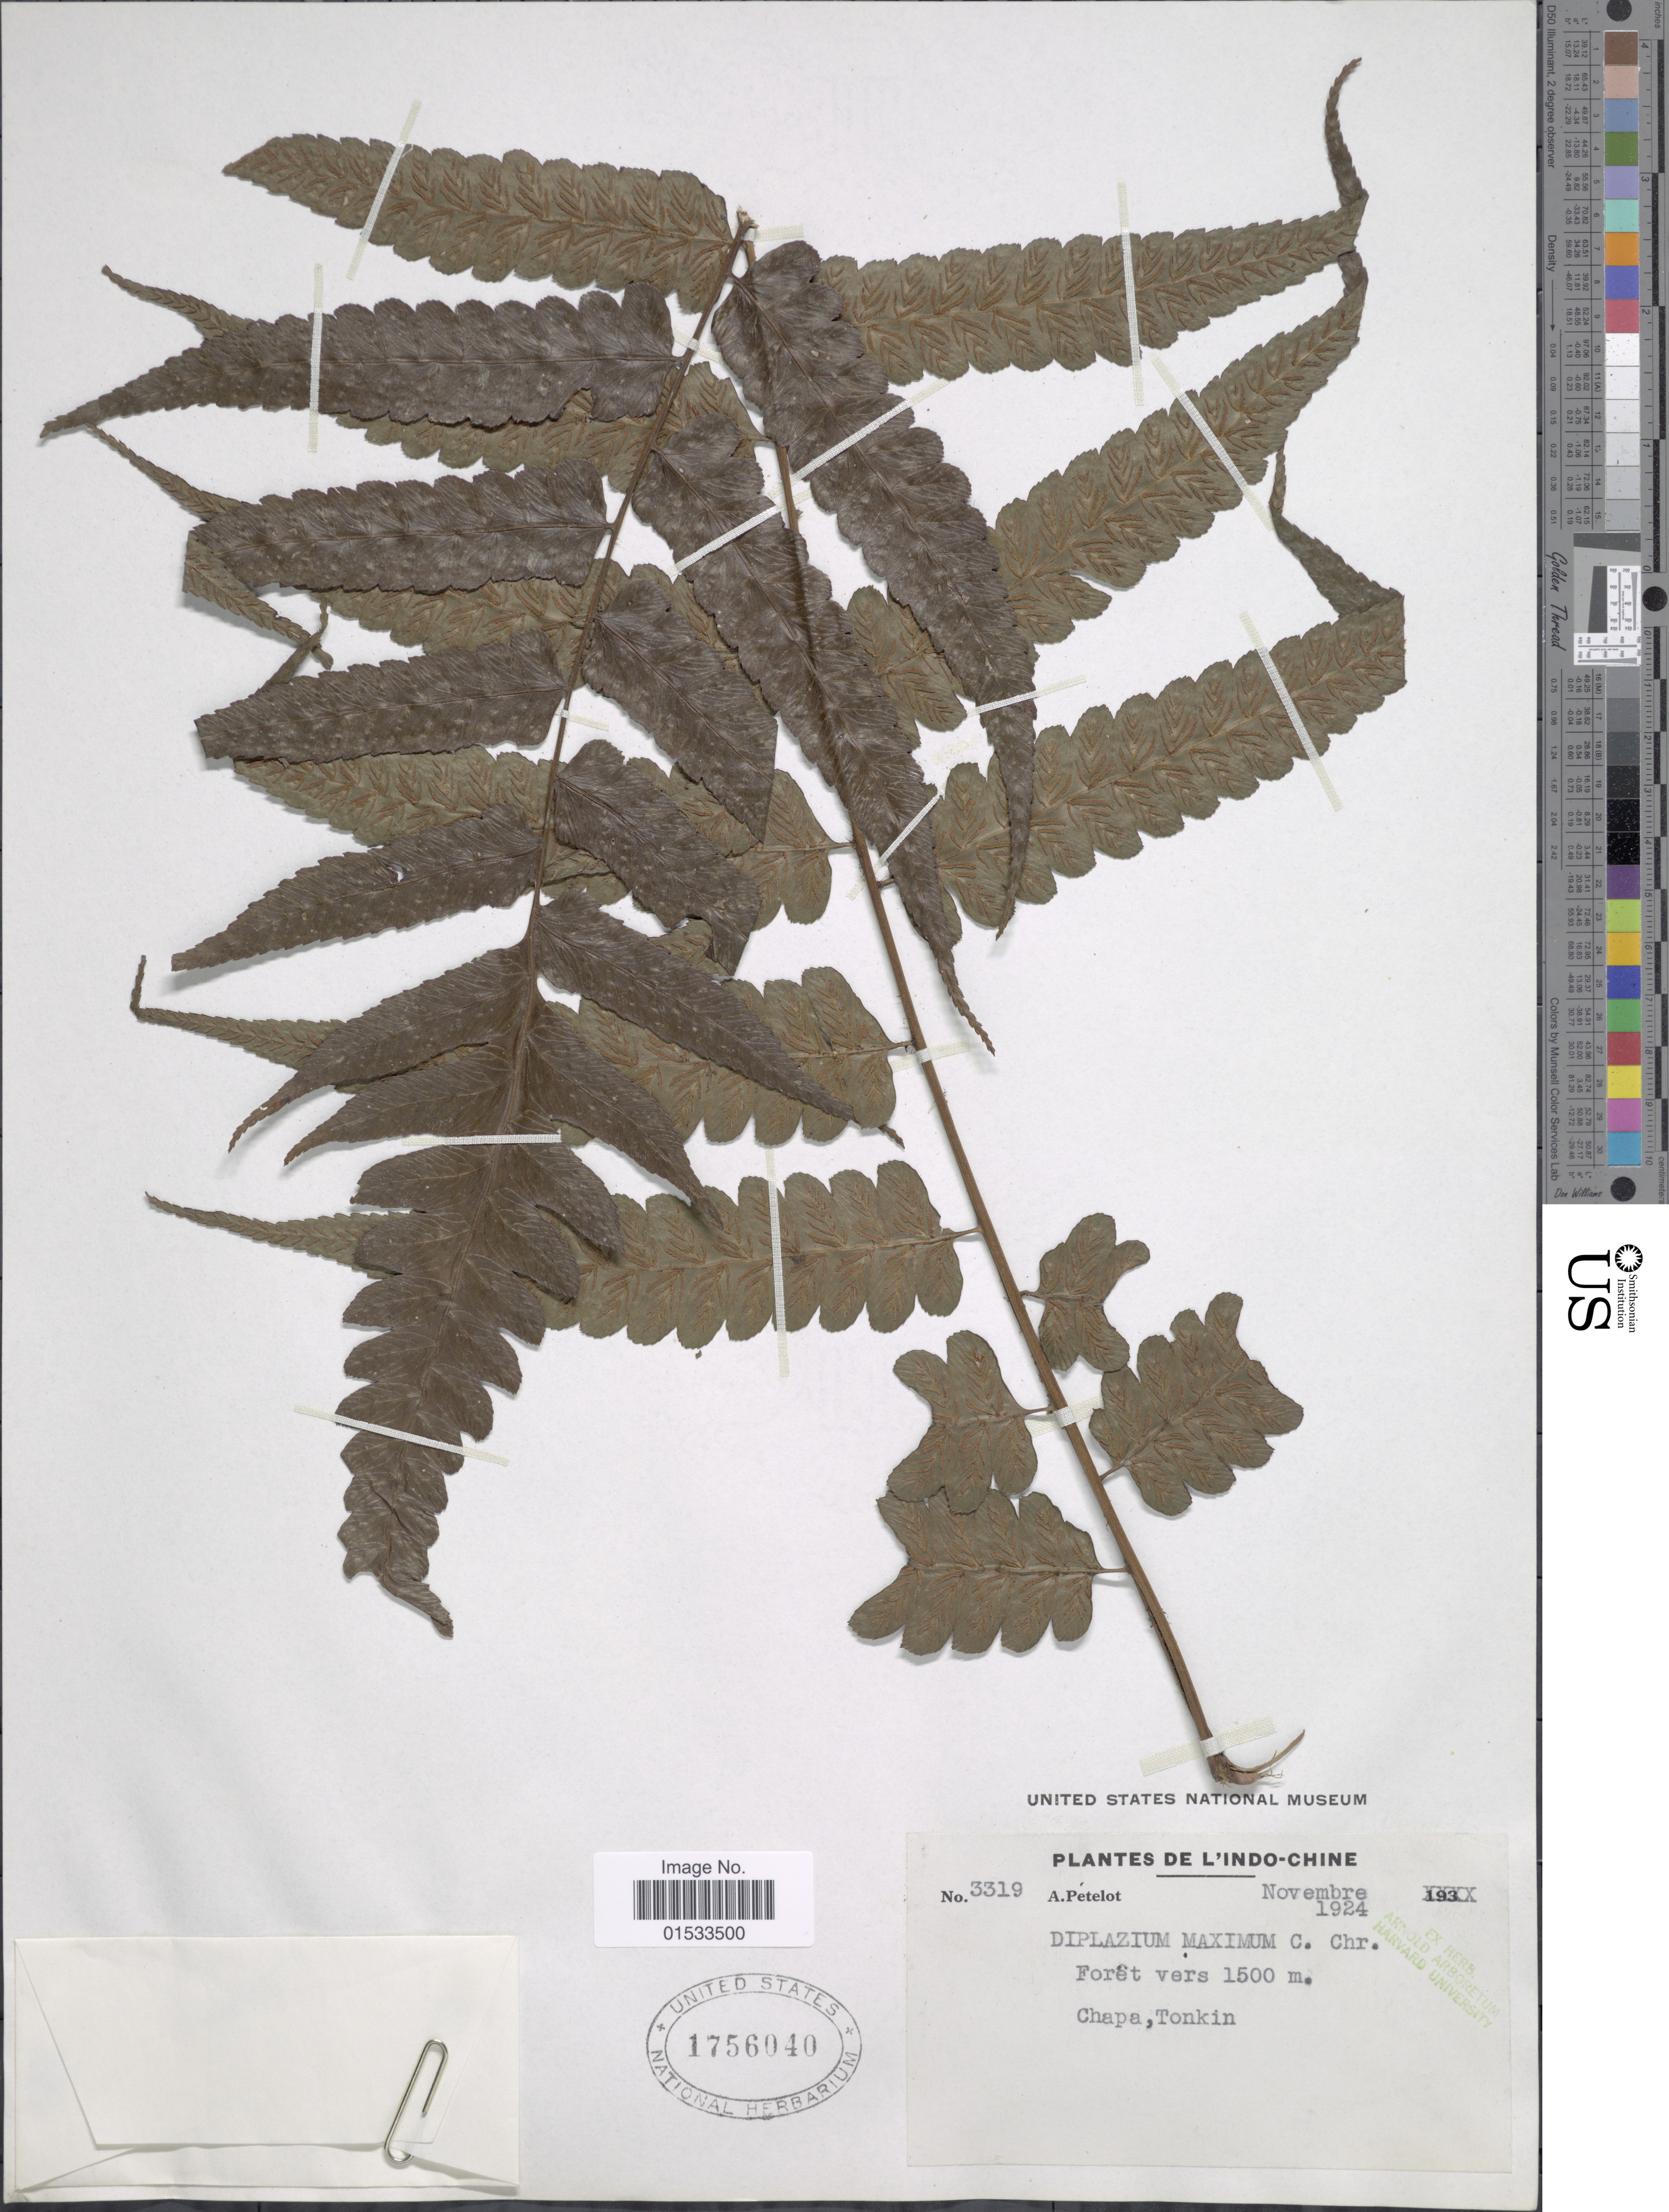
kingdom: Plantae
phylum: Tracheophyta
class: Polypodiopsida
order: Polypodiales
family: Athyriaceae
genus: Diplazium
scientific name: Diplazium dilatatum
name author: Blume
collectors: A. Petelot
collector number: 3319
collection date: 1924-11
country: Vietnam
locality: L'indo-Chine, Chapa, Tonkin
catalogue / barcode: US 1756040